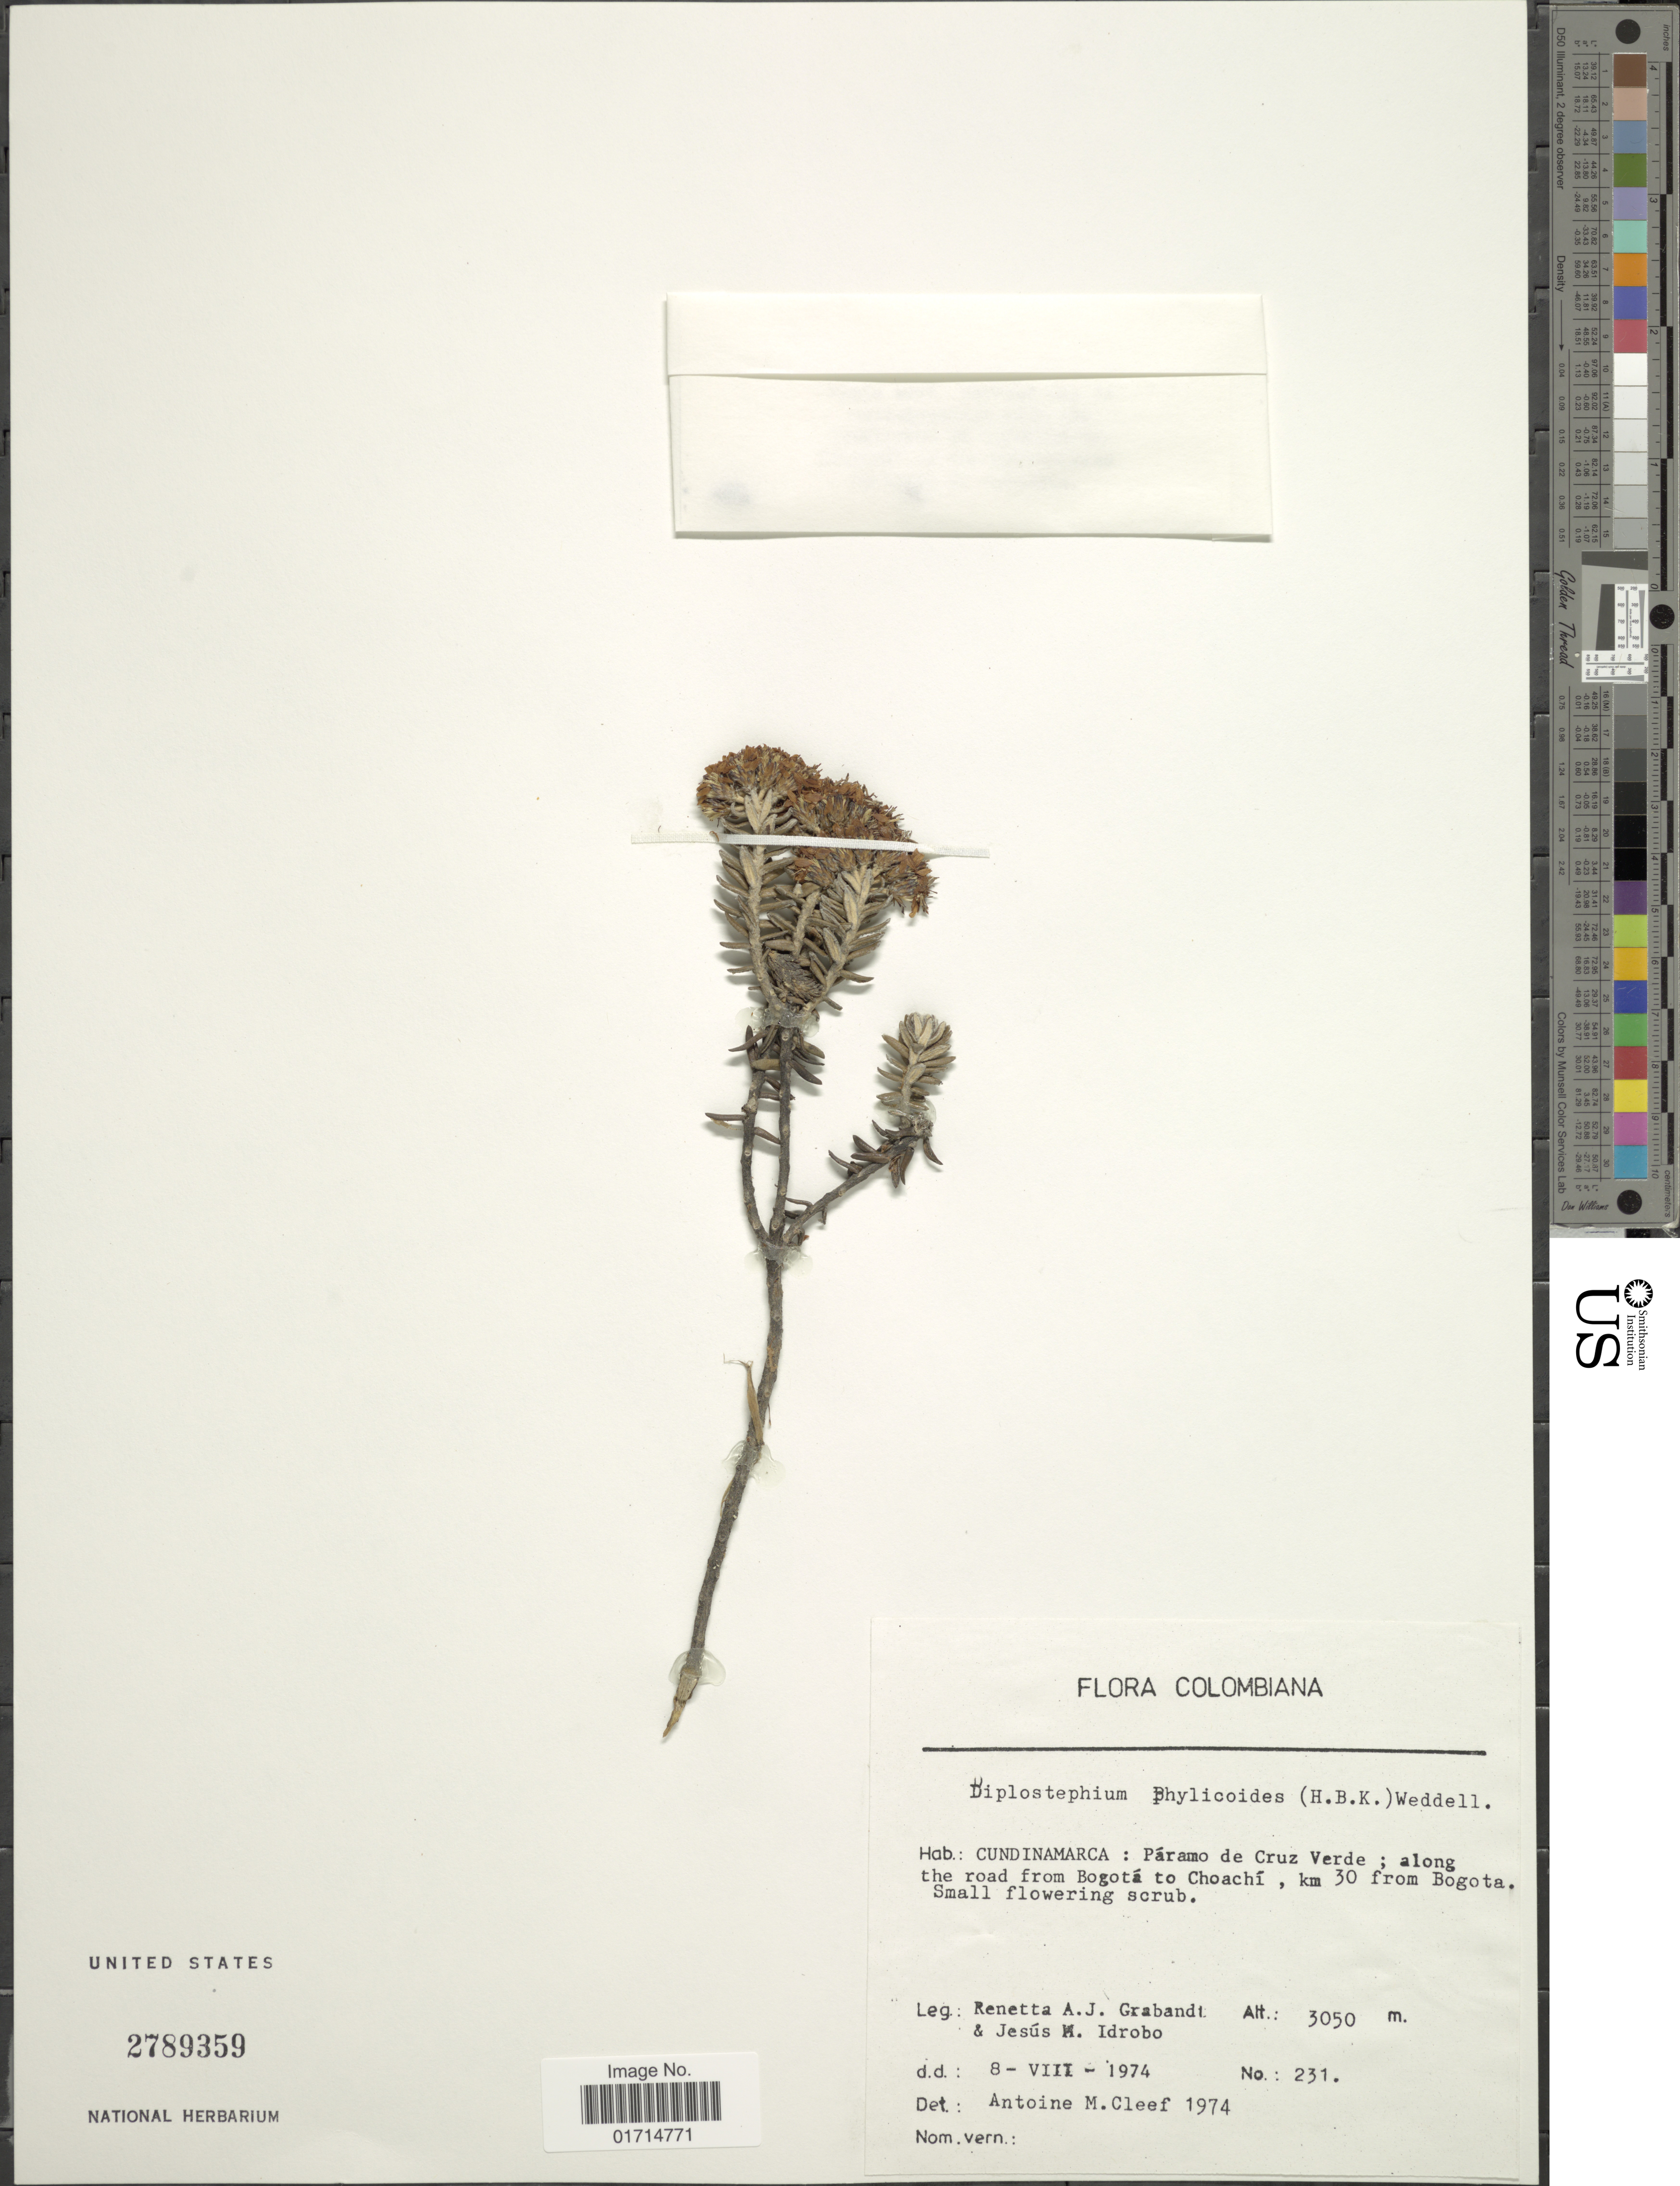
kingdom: Plantae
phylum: Tracheophyta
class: Magnoliopsida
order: Asterales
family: Asteraceae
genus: Diplostephium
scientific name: Diplostephium phylicoides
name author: (Kunth) Wedd.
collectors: R. Grabandt & J. M. Idrobo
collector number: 231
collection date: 1974-08-08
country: Colombia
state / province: Cundinamarca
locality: Paramo de Cruz Verde, along the road from Bogota to Choachi, km 30 from Bogota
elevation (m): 3050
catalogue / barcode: US 2789359